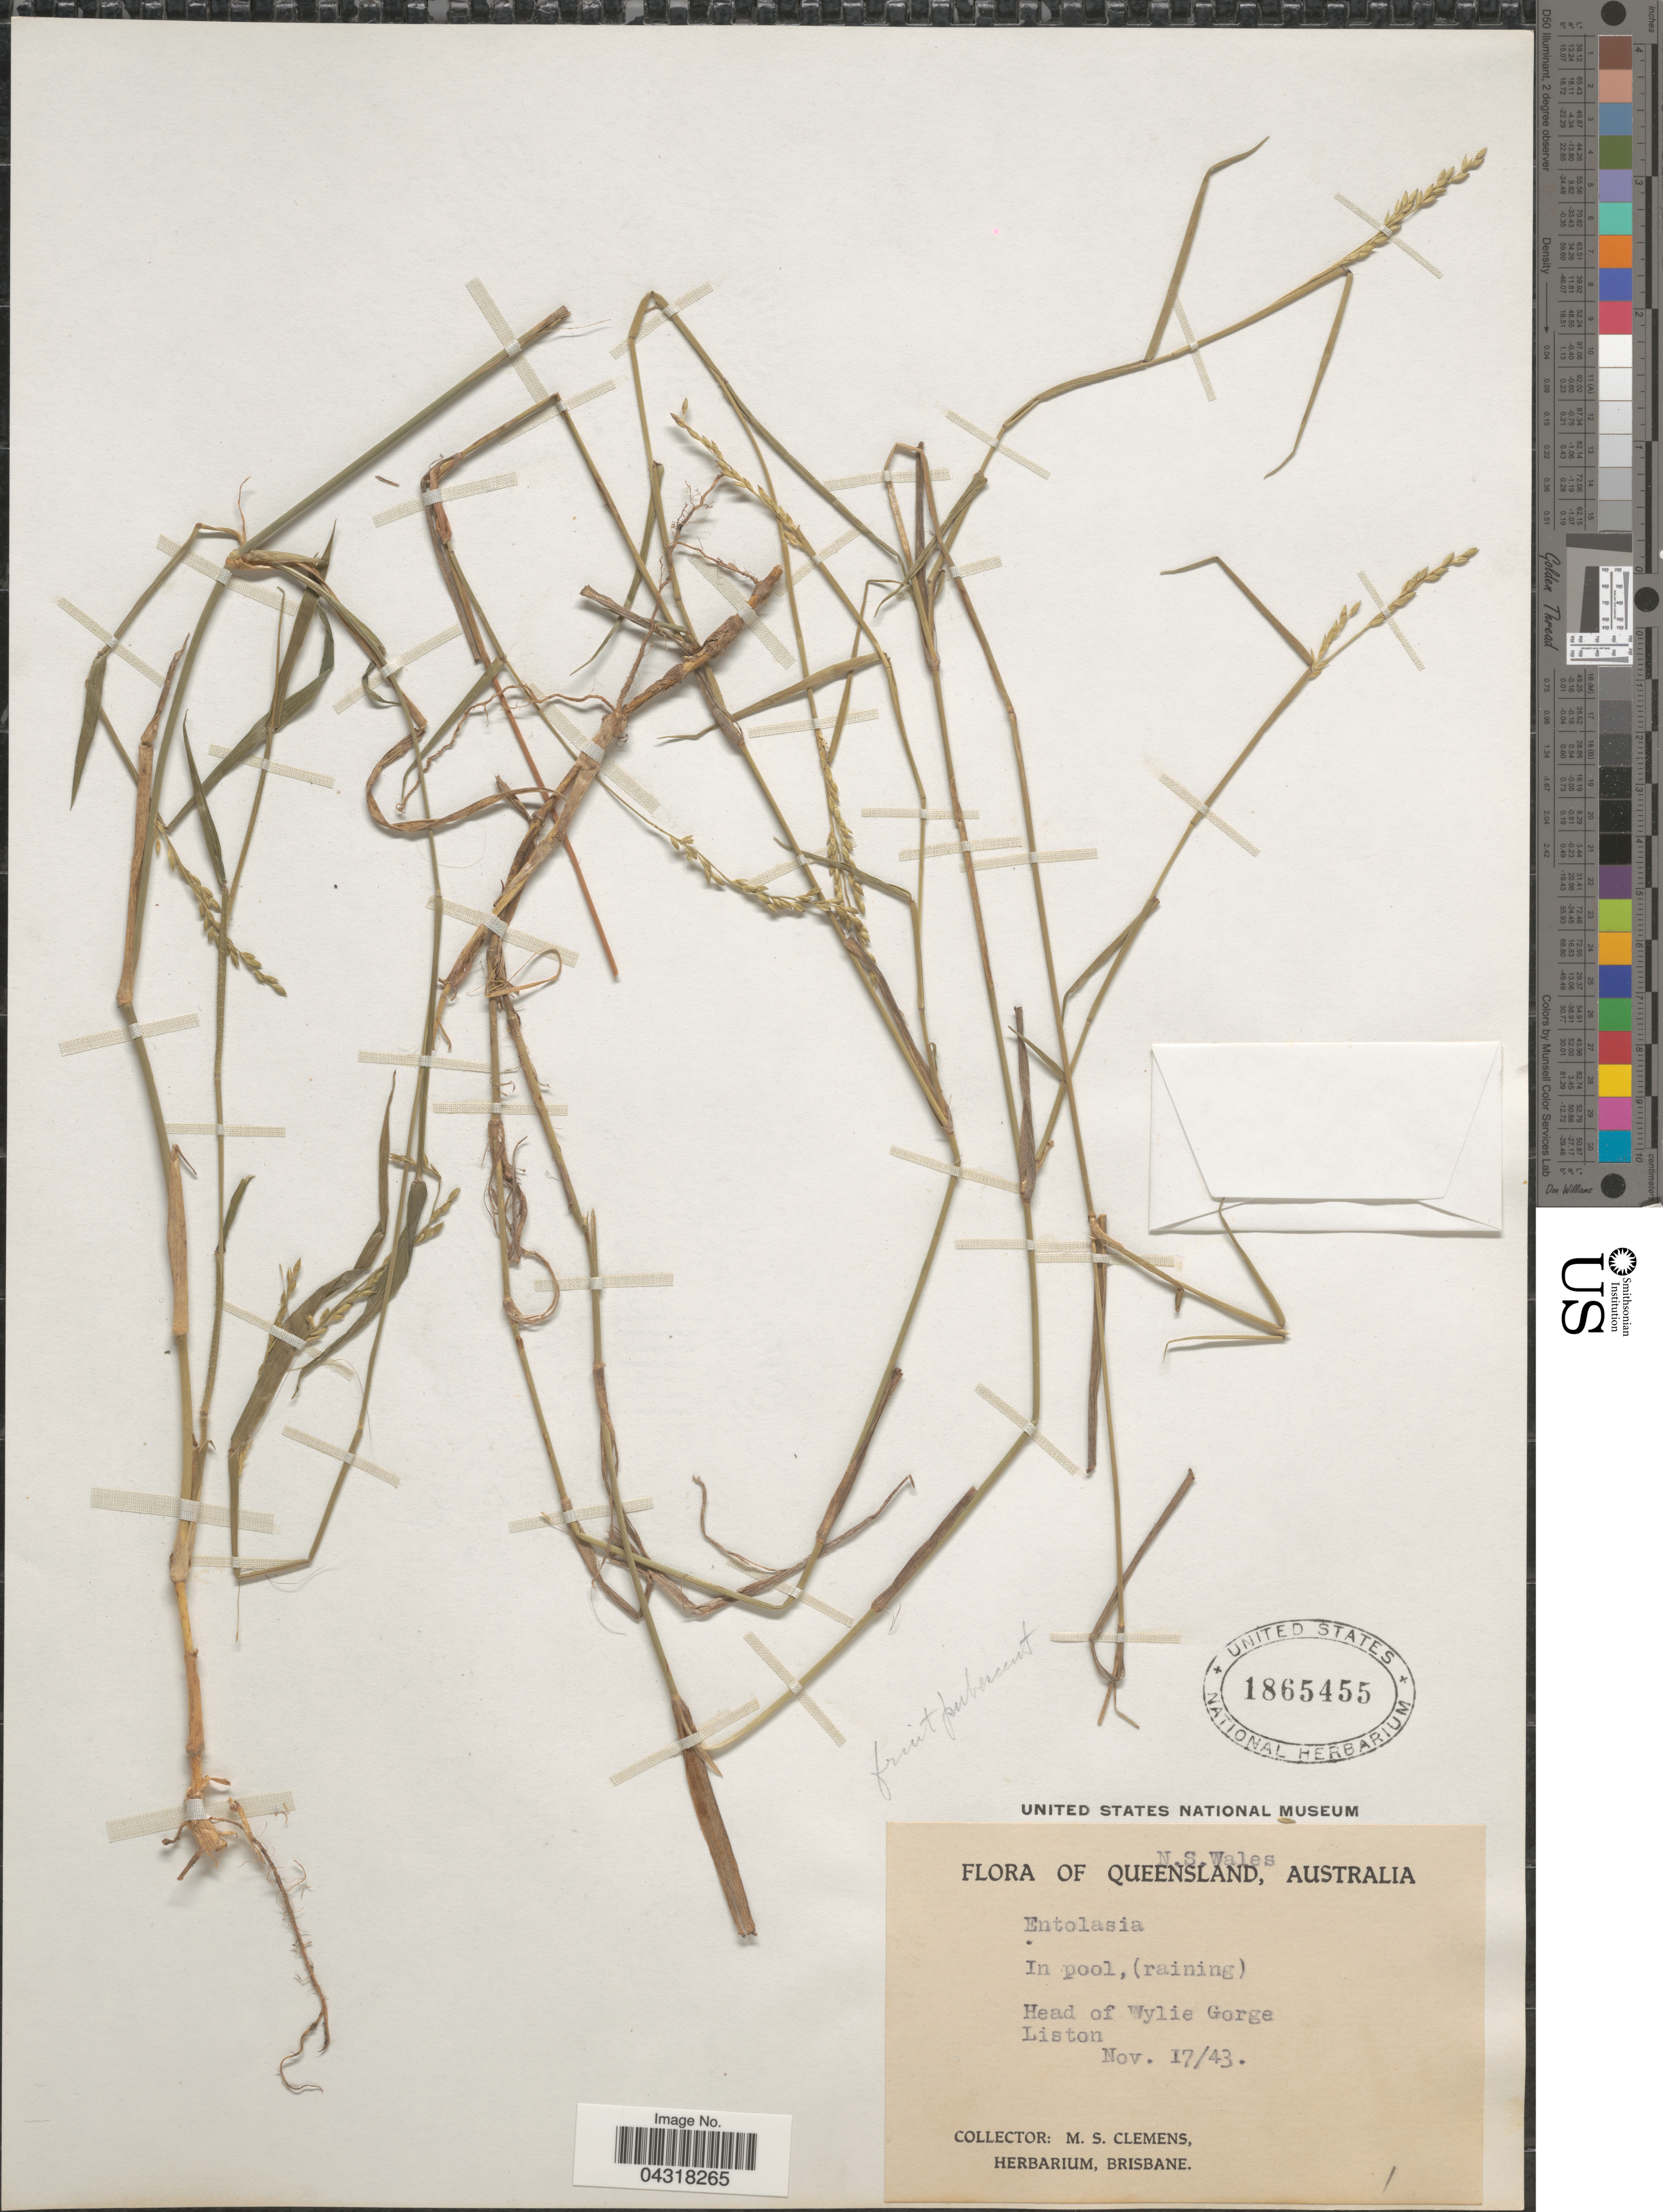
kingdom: Plantae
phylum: Tracheophyta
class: Liliopsida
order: Poales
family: Poaceae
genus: Entolasia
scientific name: Entolasia sp.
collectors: M. S. Clemens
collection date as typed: Transcribed d/m/y: 17/11/43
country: Australia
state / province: Queensland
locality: N.S.Wales. Queensland. In pool, (raining). Head of Wylie Gorge Liston.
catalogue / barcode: US 1865455